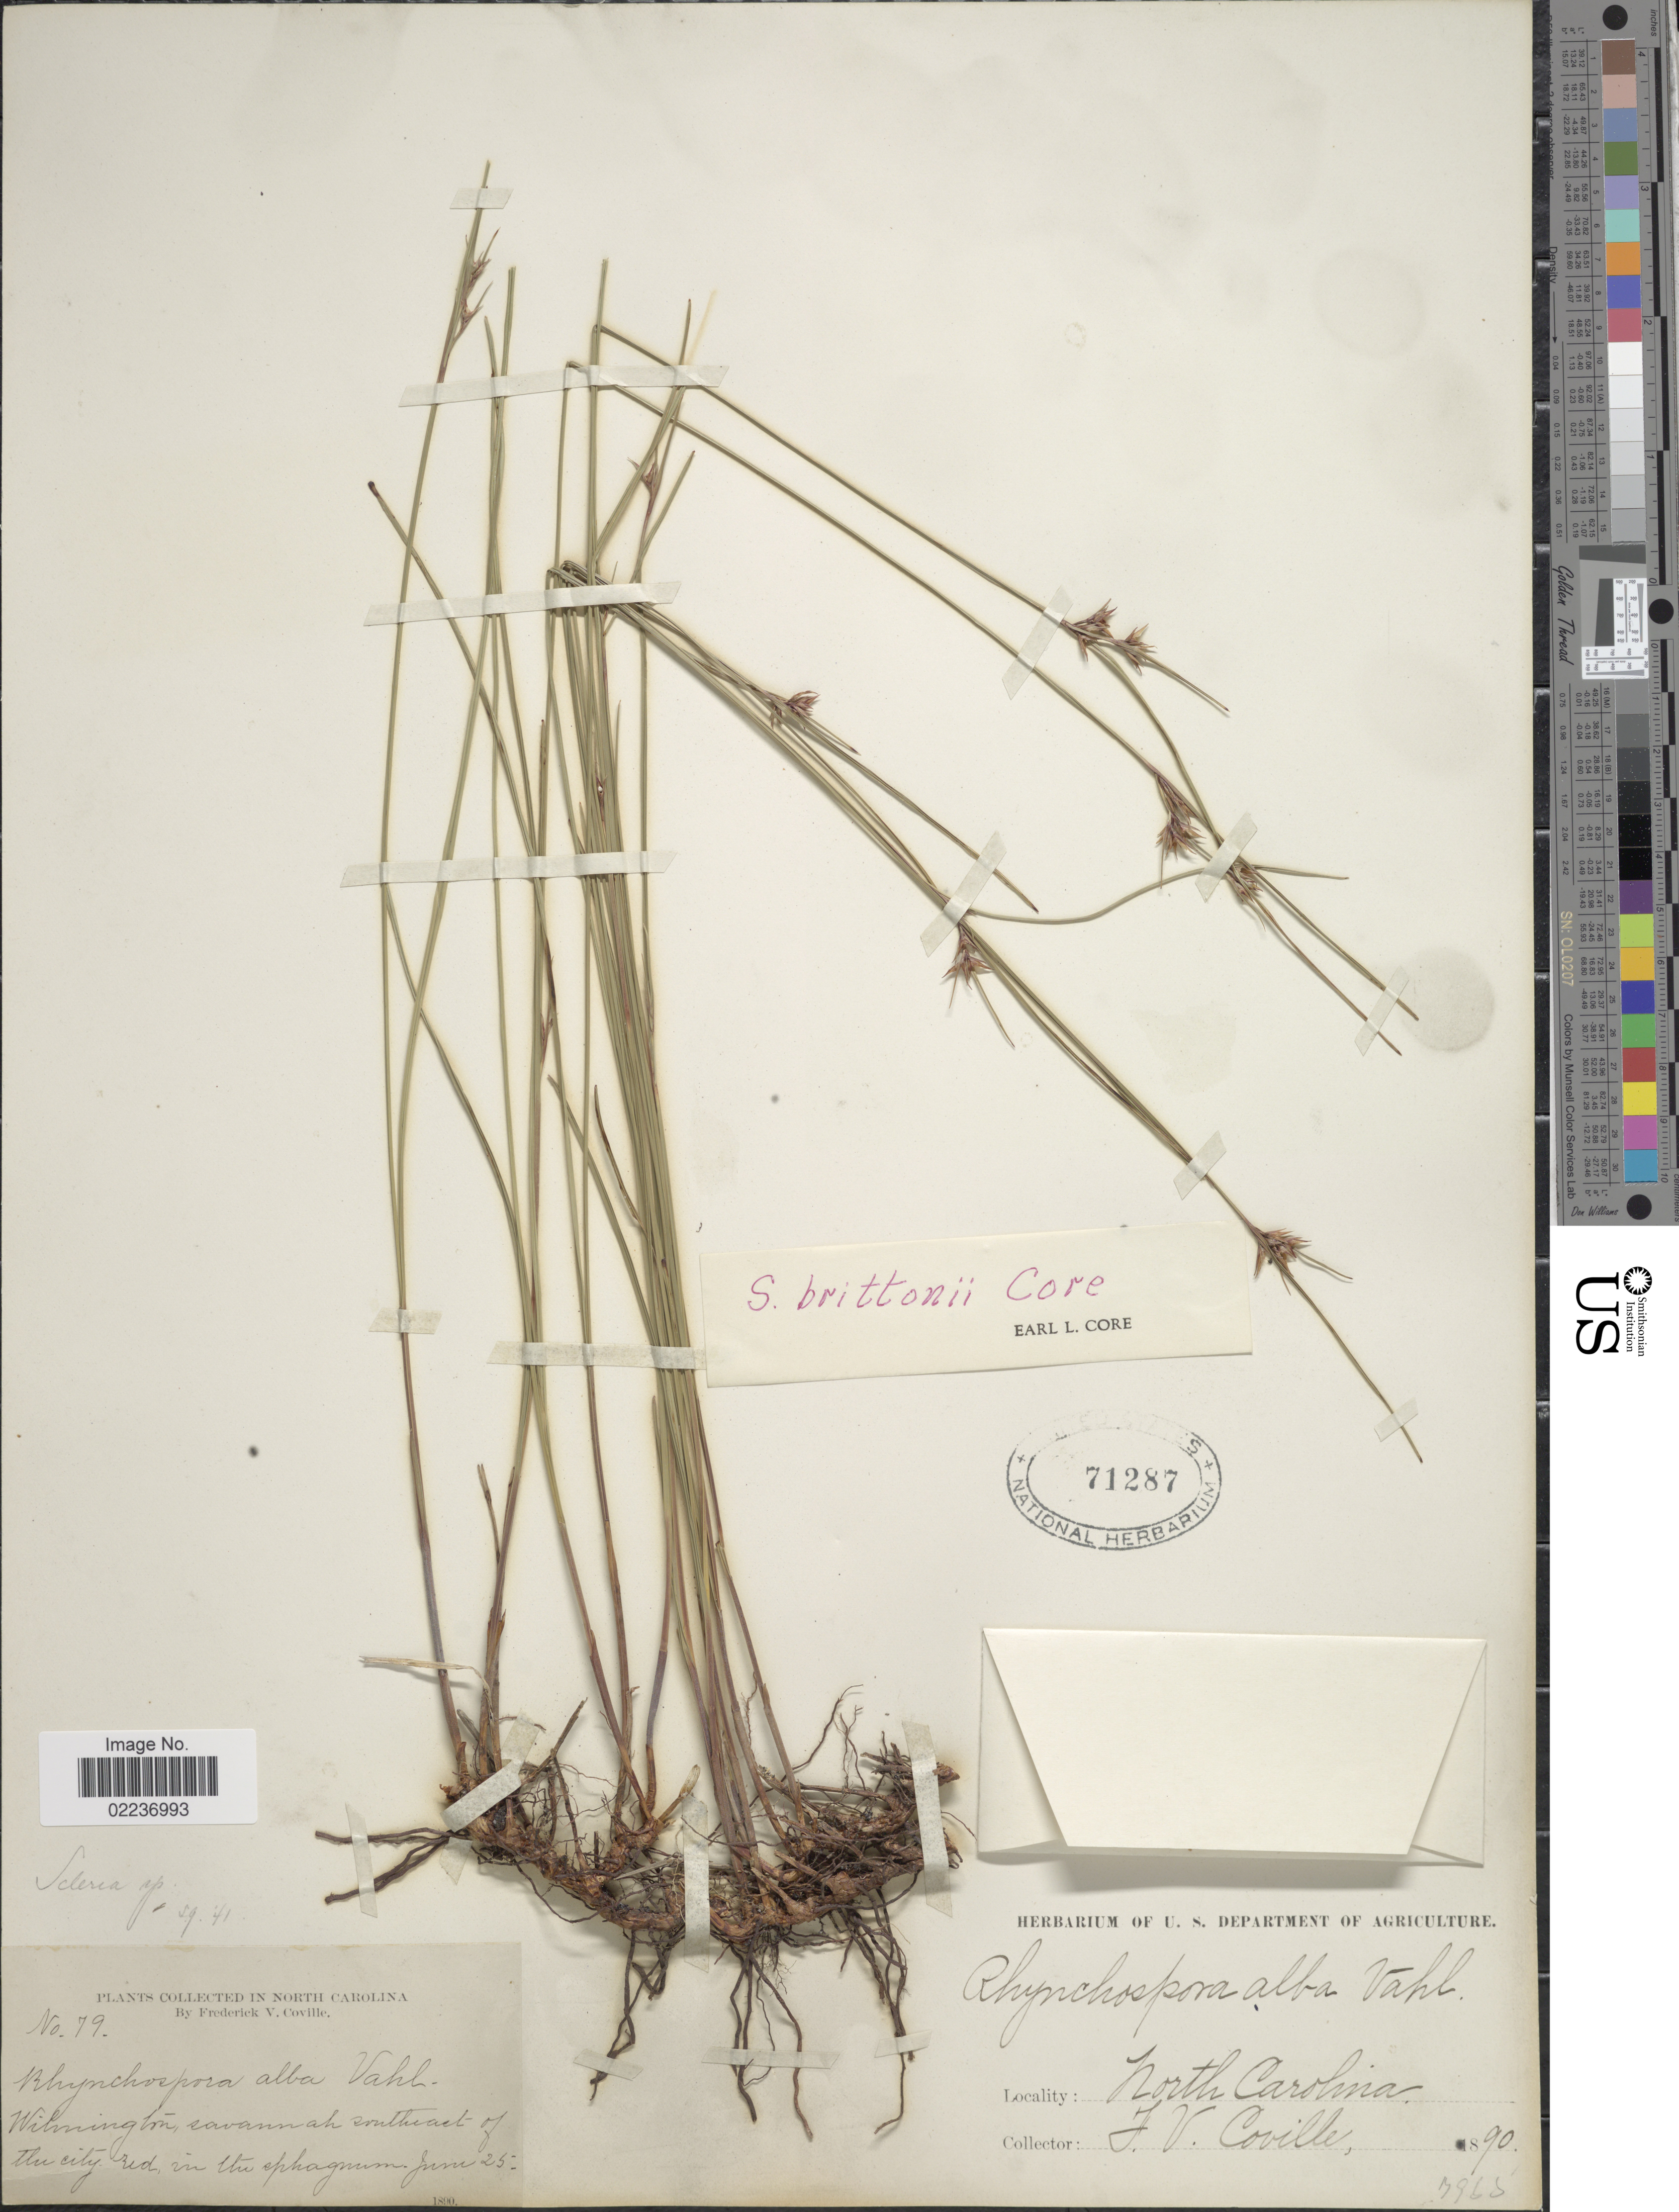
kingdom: Plantae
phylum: Tracheophyta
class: Liliopsida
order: Poales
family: Cyperaceae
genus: Scleria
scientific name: Scleria brittonii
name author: Core ex Small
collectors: F. V. Coville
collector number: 79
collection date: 1890-06-25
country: United States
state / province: North Carolina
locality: Wilmington, savannah southeast of the city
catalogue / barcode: US 71287